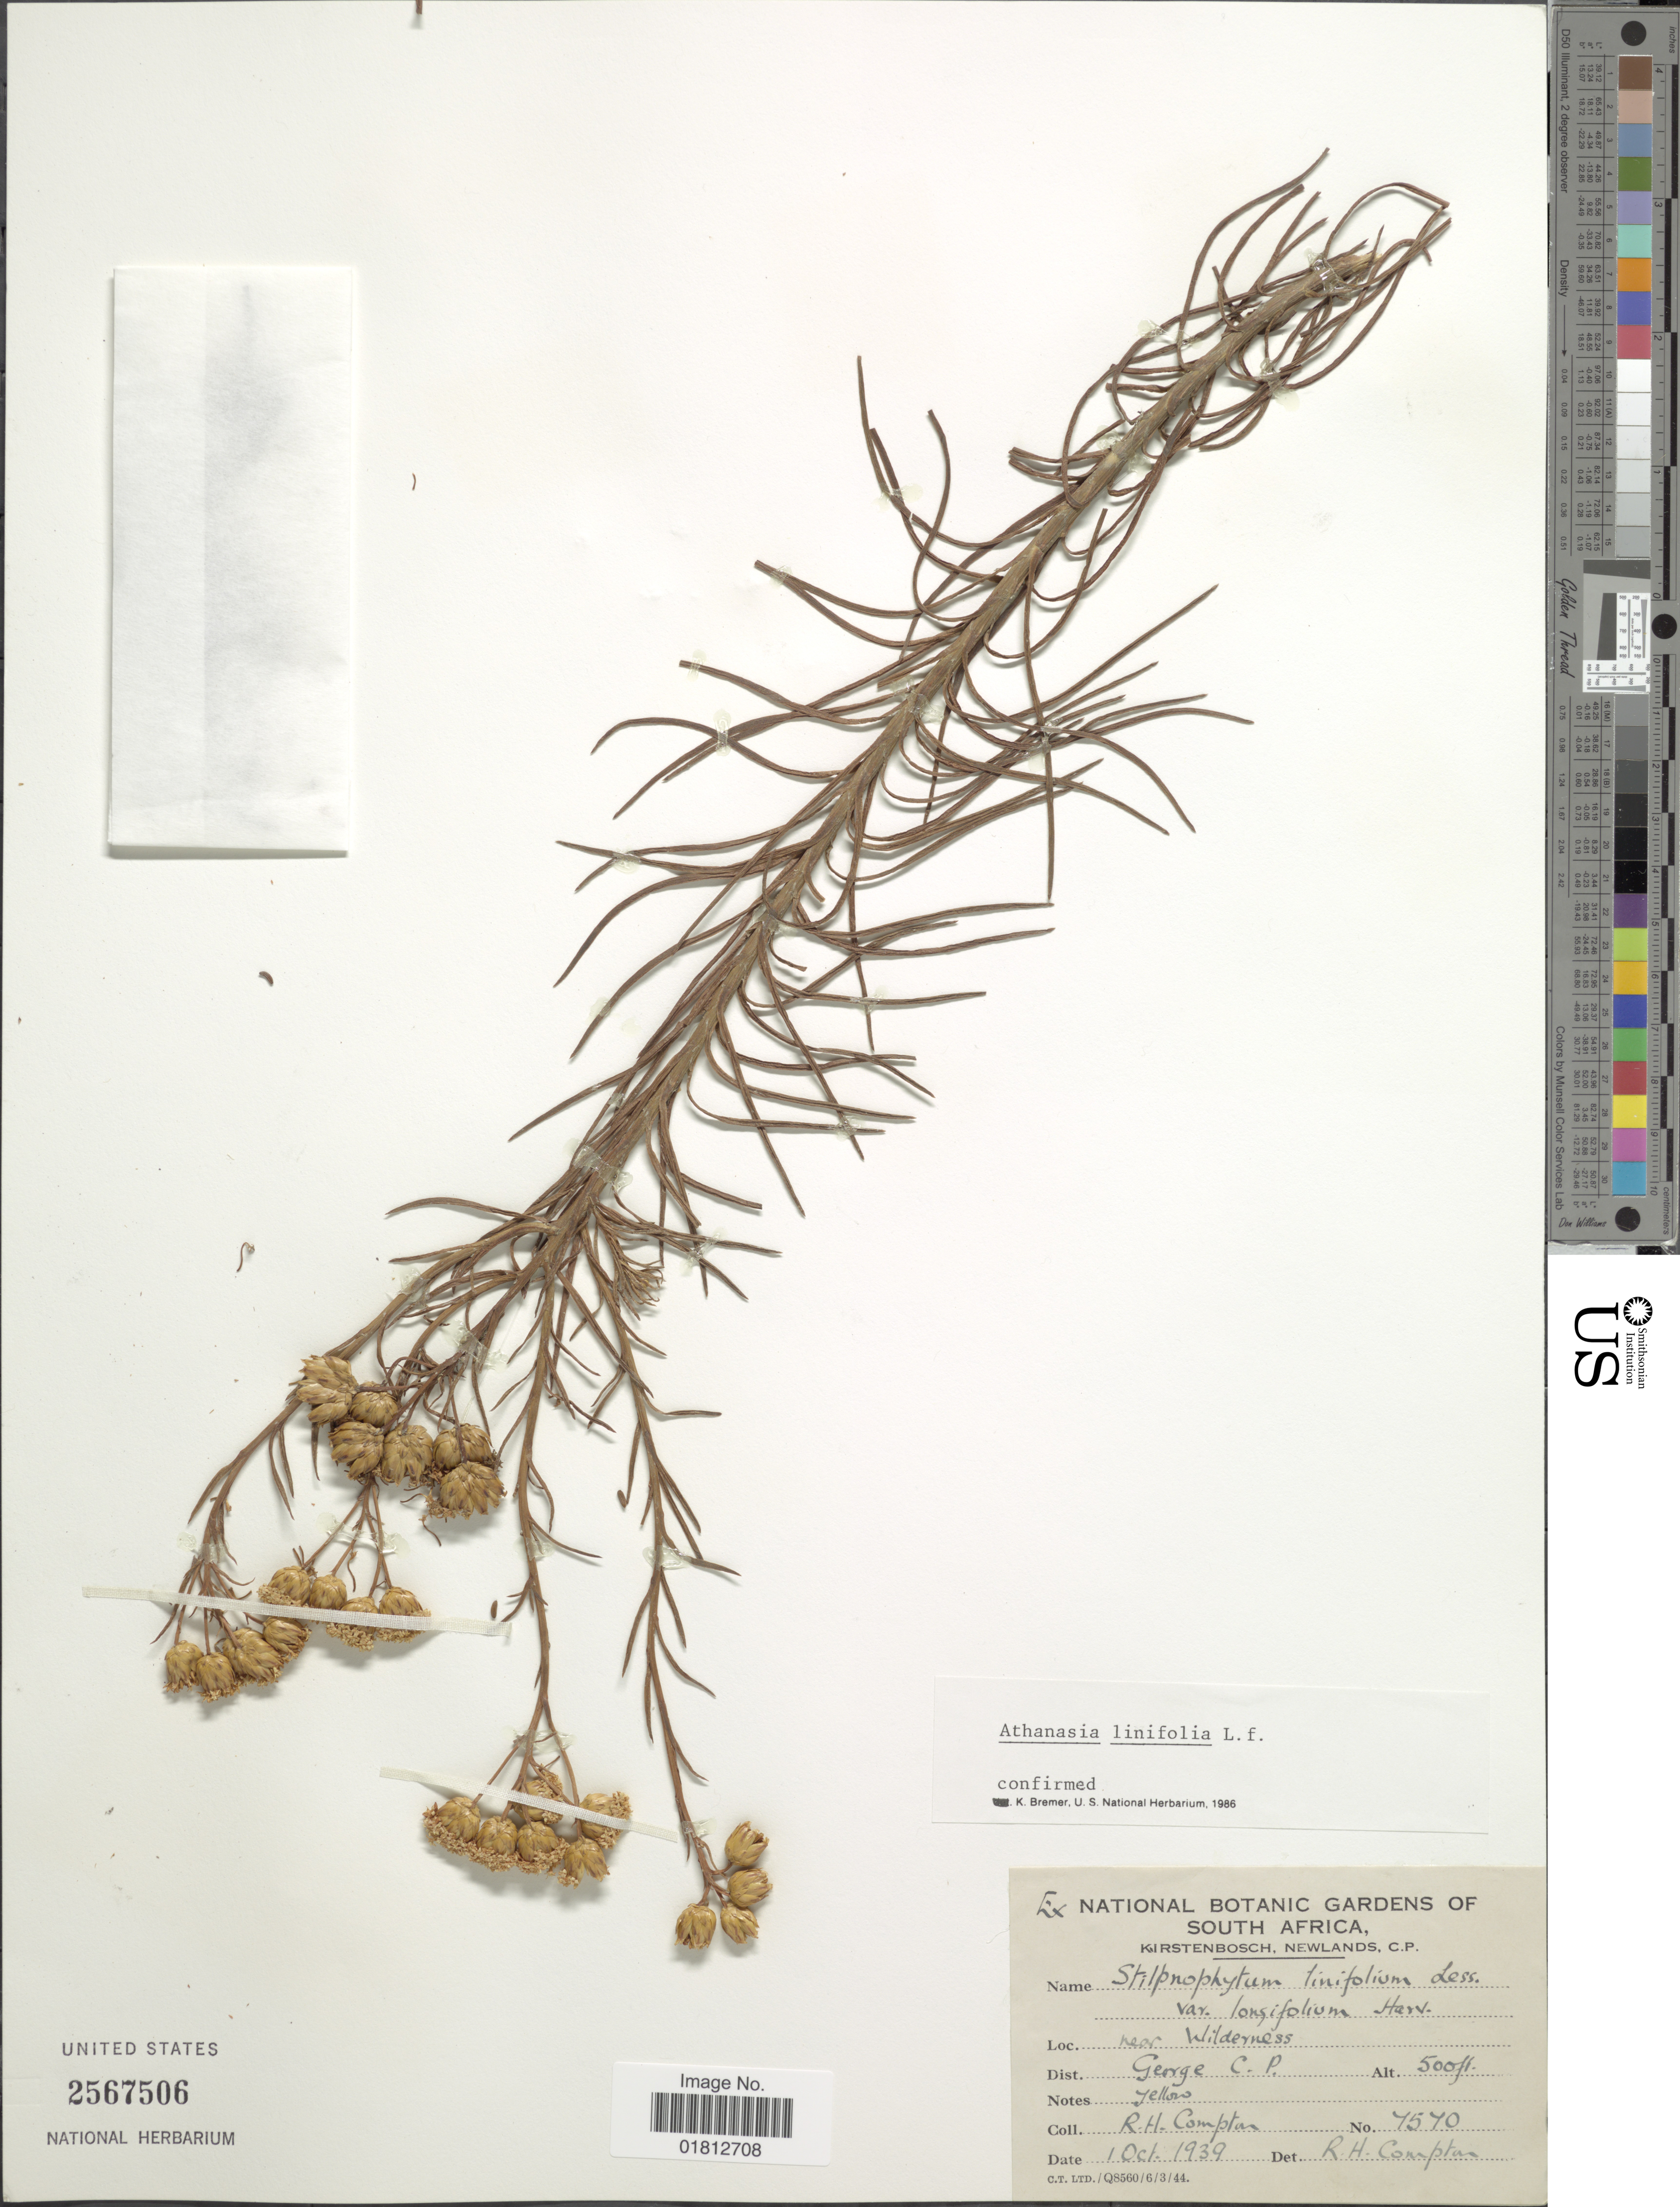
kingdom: Plantae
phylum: Tracheophyta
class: Magnoliopsida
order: Asterales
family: Asteraceae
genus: Athanasia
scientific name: Athanasia linifolia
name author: Burm. f.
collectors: R. H. Compton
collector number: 7570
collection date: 1939-10-01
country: South Africa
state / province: Western Cape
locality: Near Wilderness, Dist. George, C. P.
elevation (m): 152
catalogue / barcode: US 2567506